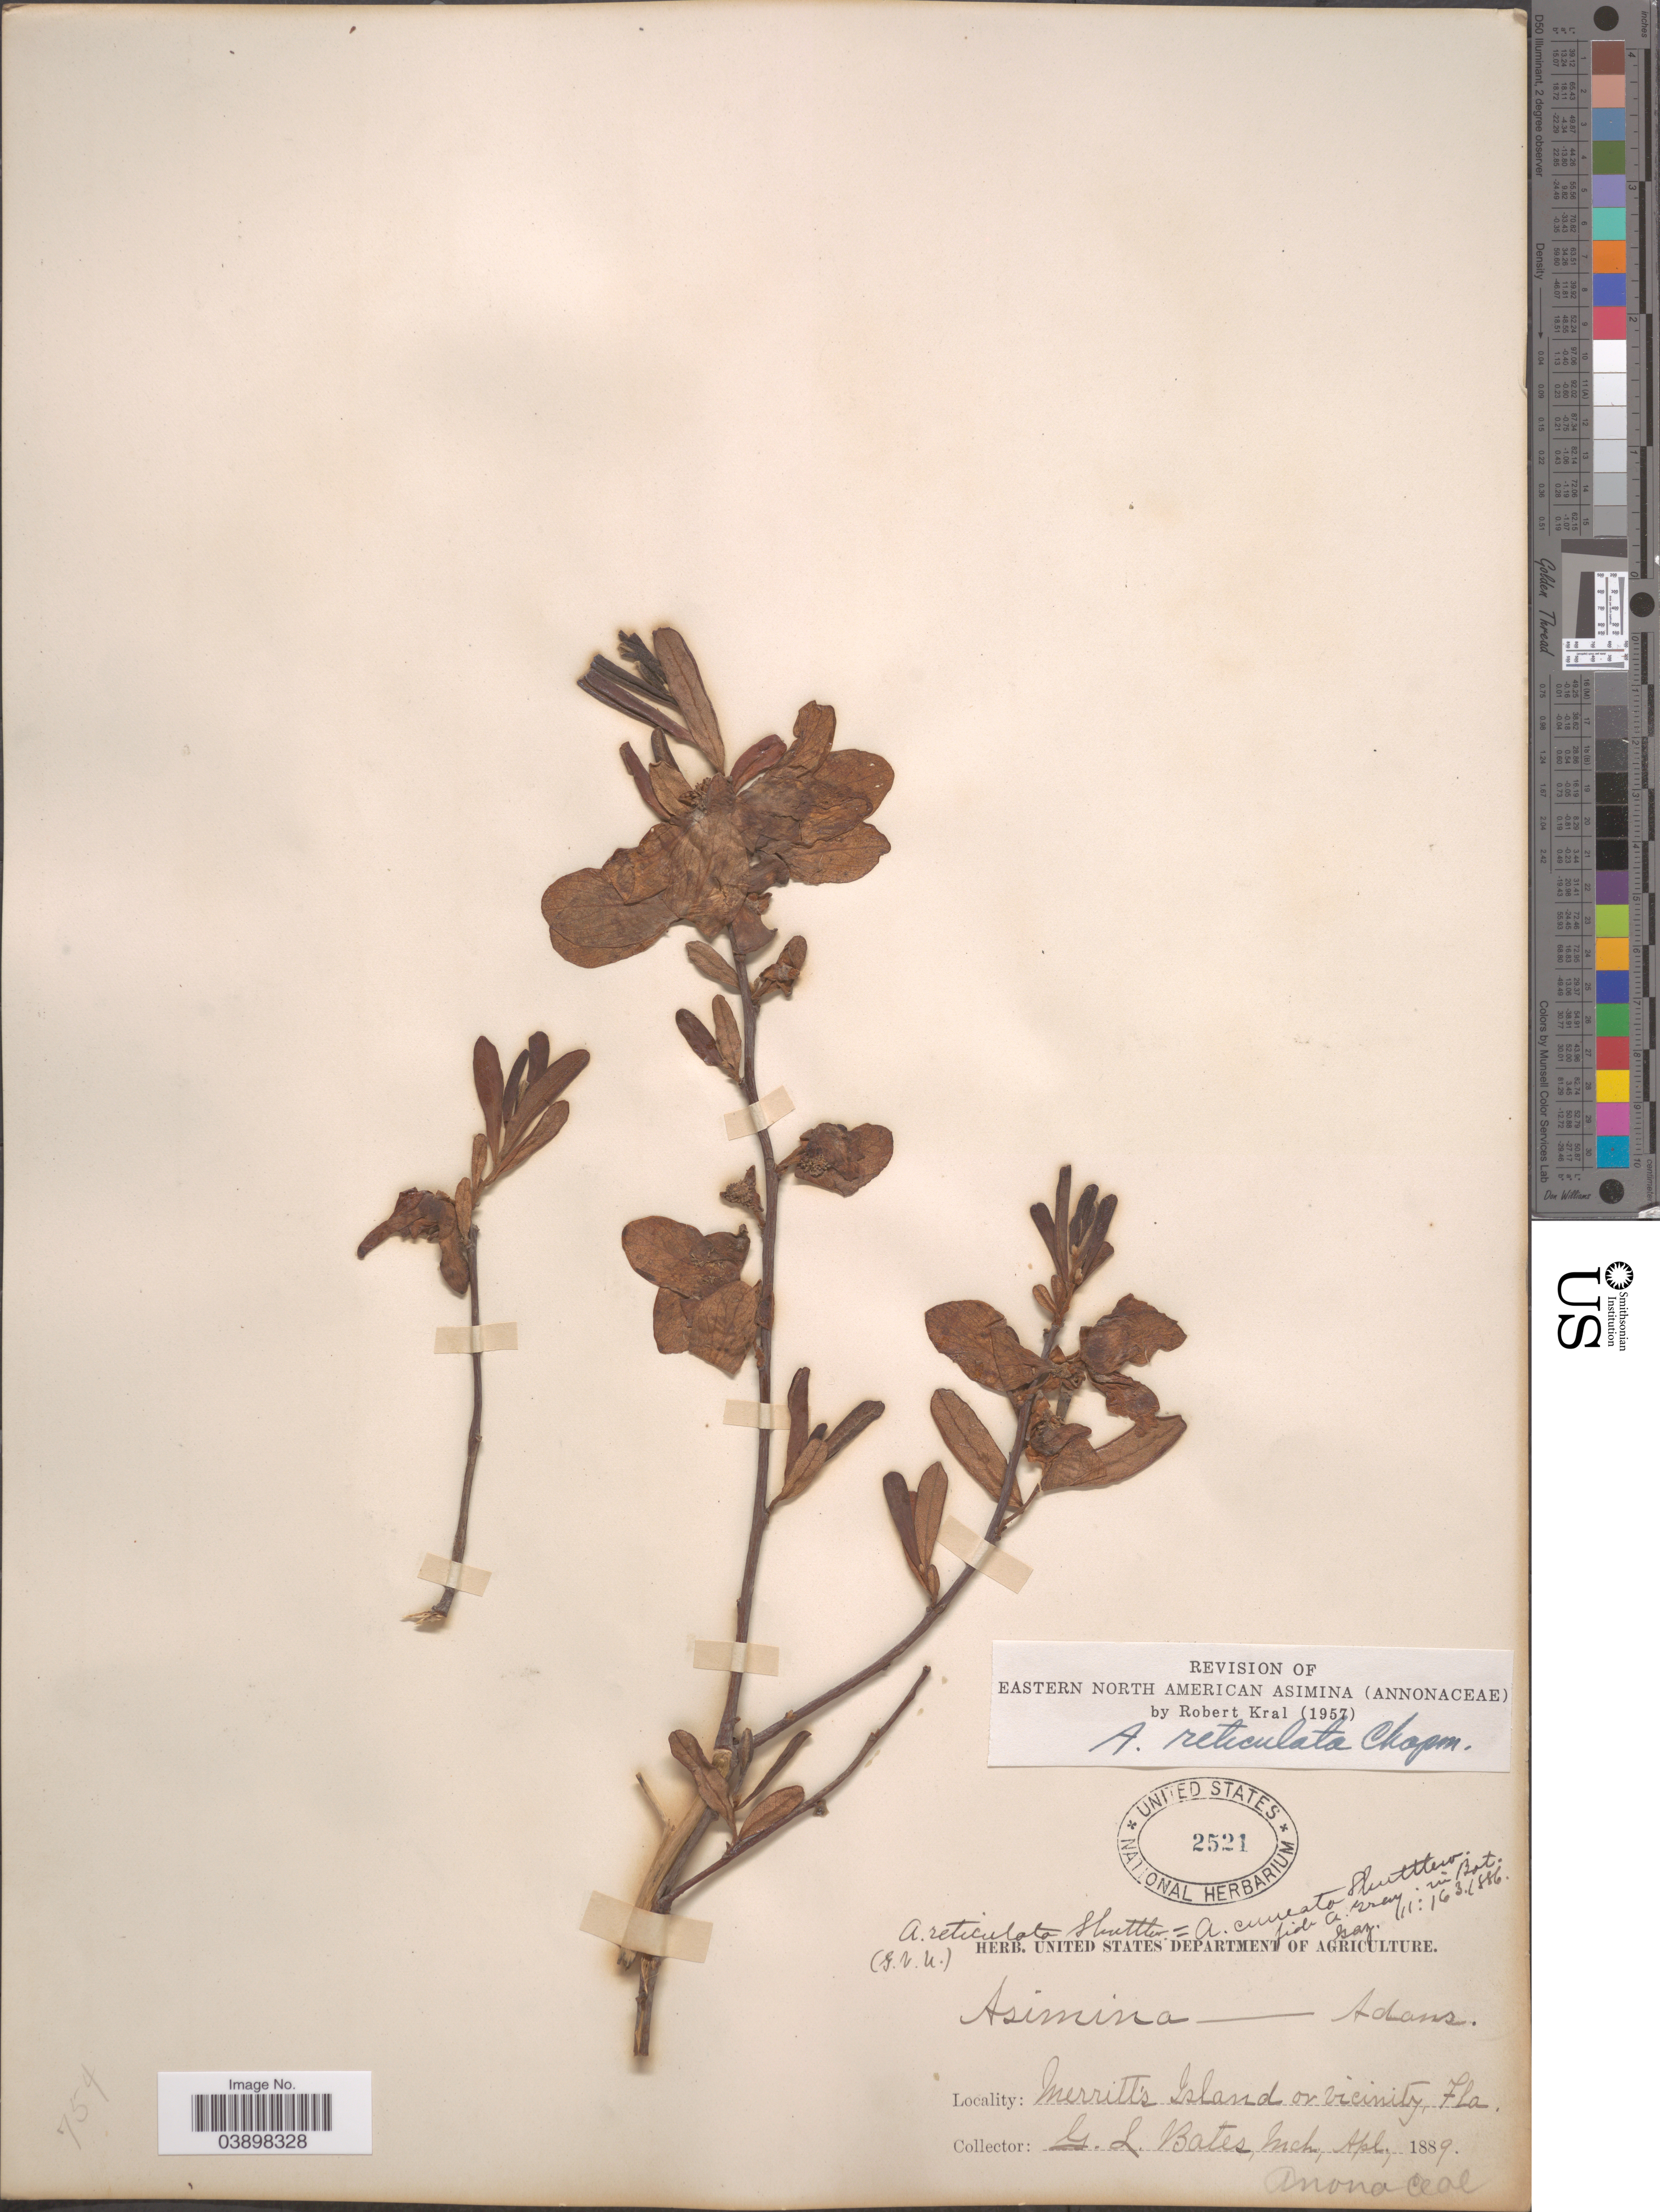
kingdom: Plantae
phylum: Tracheophyta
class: Magnoliopsida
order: Magnoliales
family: Annonaceae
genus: Asimina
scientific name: Asimina reticulata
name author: (Shuttlew.) Chapm.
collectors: G. Bates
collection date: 1889-03/1889-04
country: United States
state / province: Florida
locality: Merritt's Island or vicinity.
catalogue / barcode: US 2521